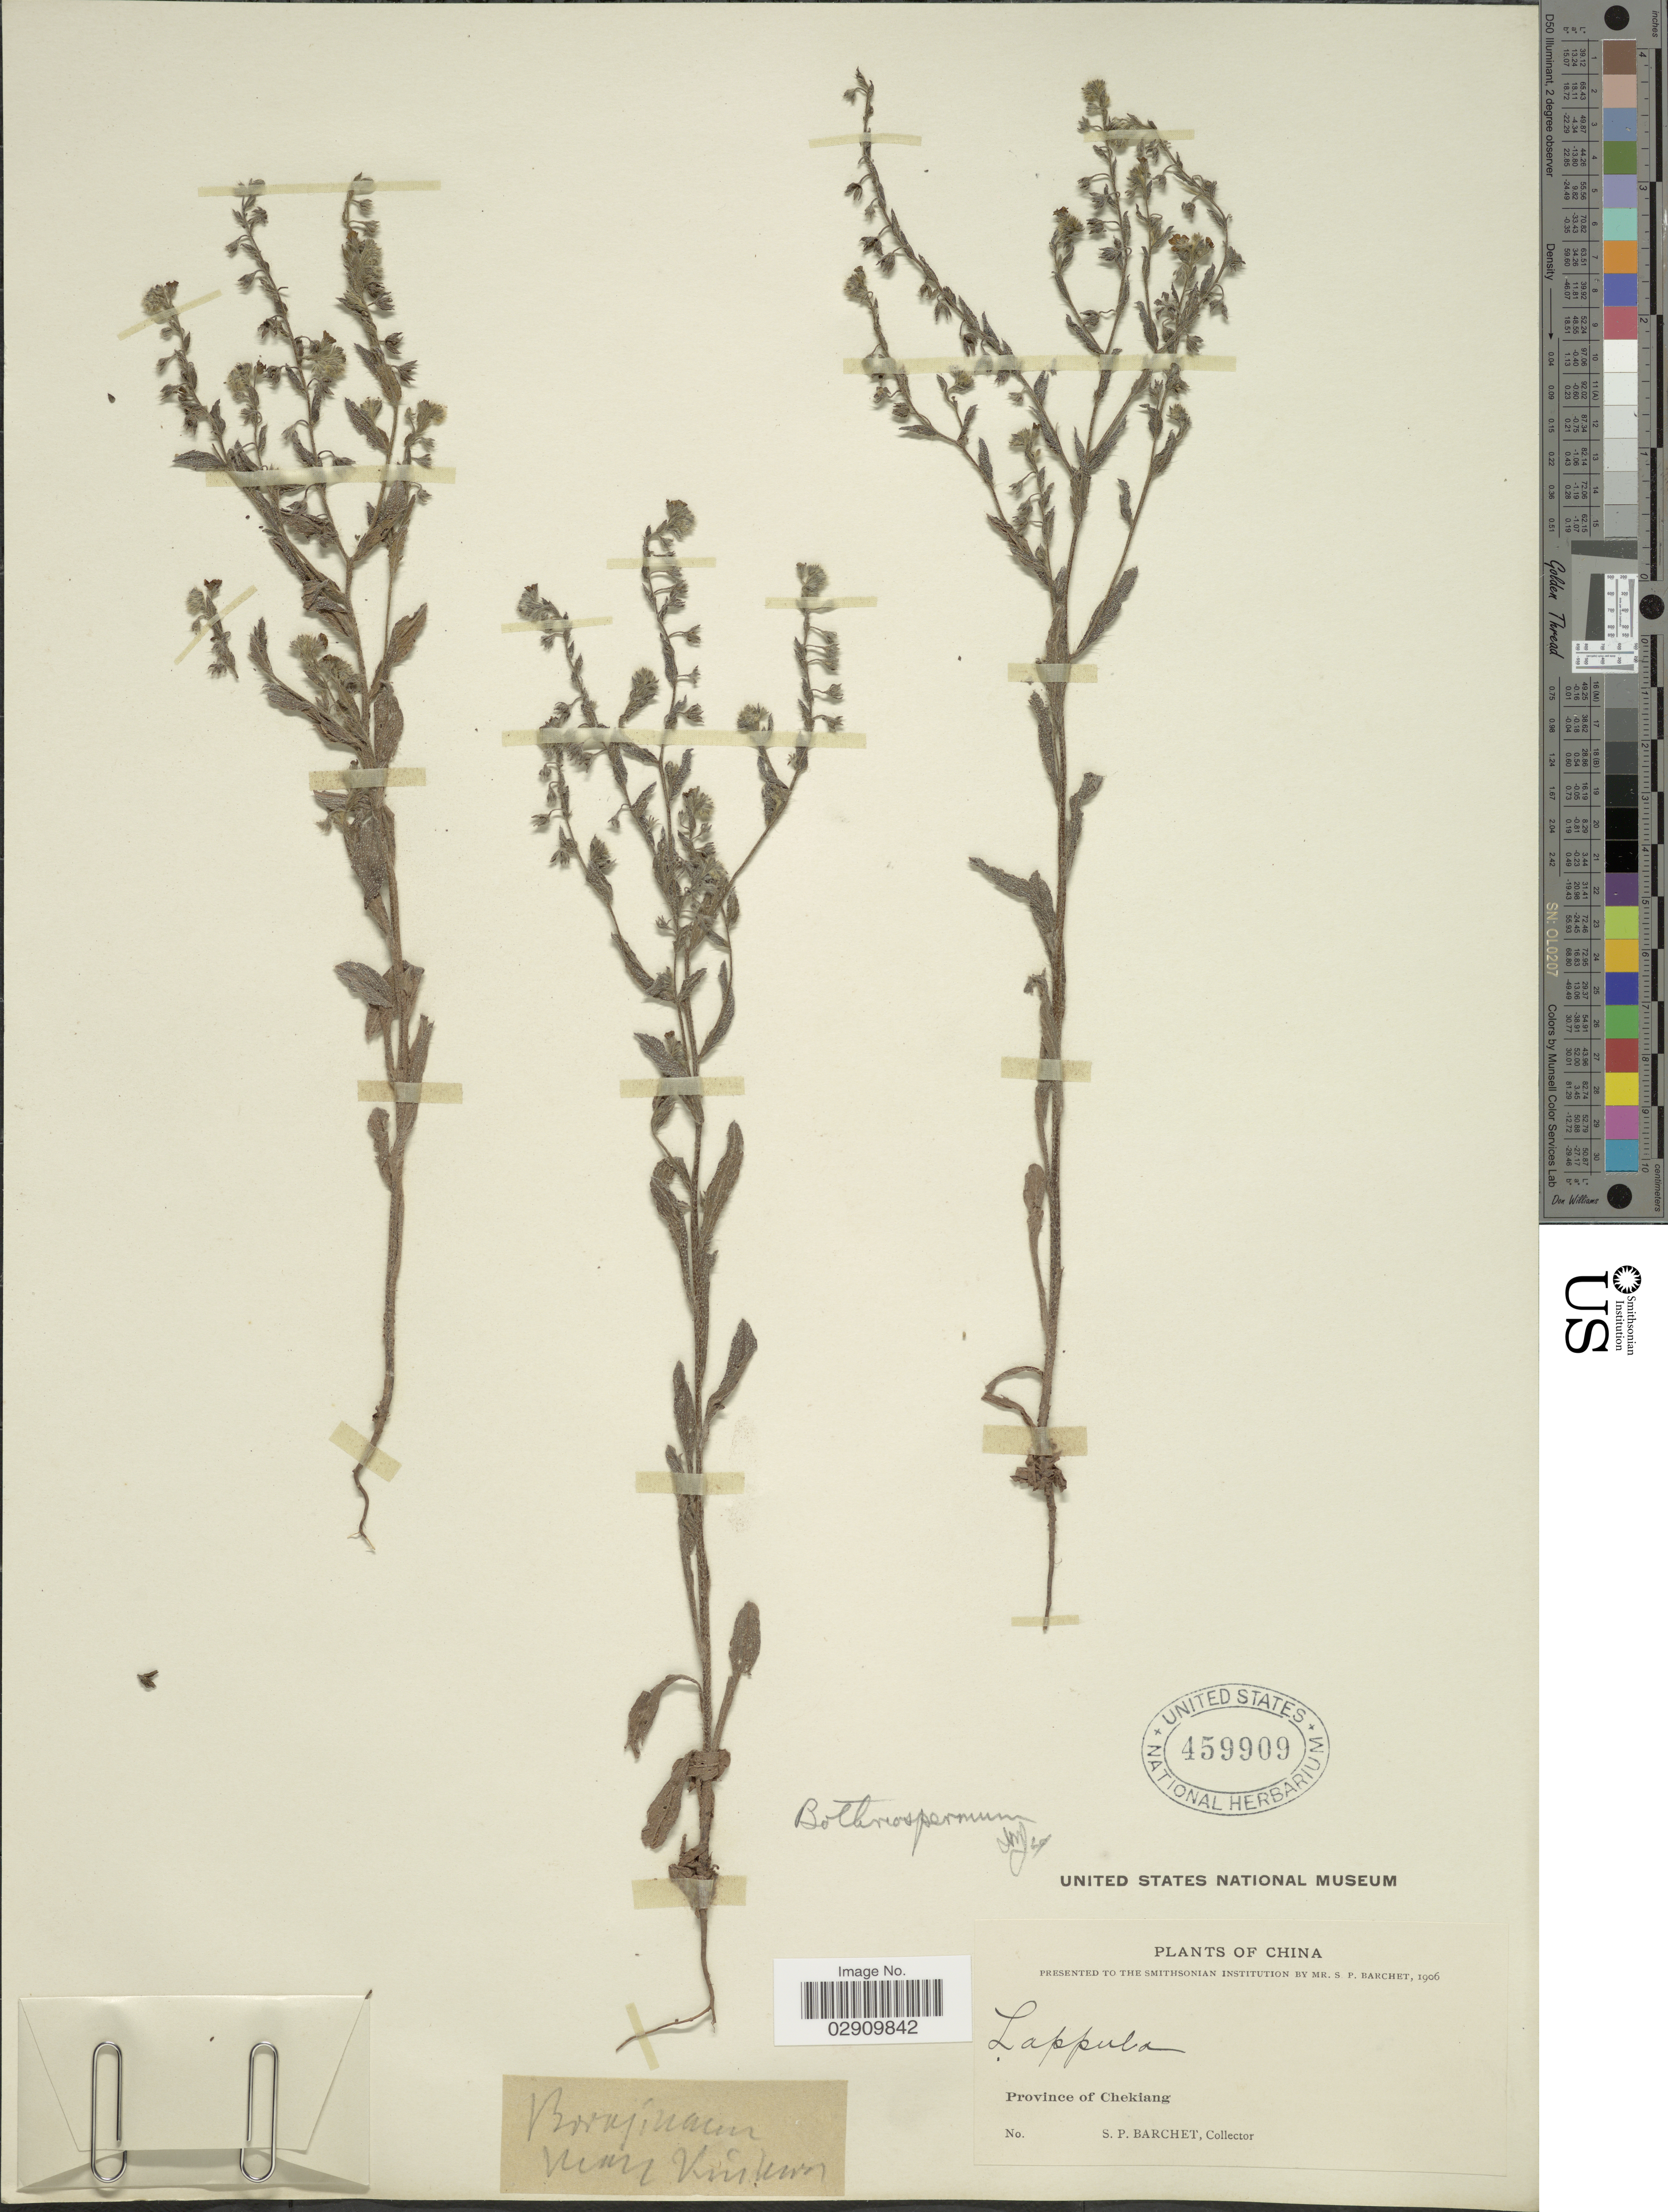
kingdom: Plantae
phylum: Tracheophyta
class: Magnoliopsida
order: Boraginales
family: Boraginaceae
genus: Bothriospermum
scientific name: Bothriospermum tenellum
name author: (Hornem.) Fisch. & C.A. Mey.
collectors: S. P. Barchet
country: China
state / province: Zhejiang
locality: Province of Chekiang.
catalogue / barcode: US 459909